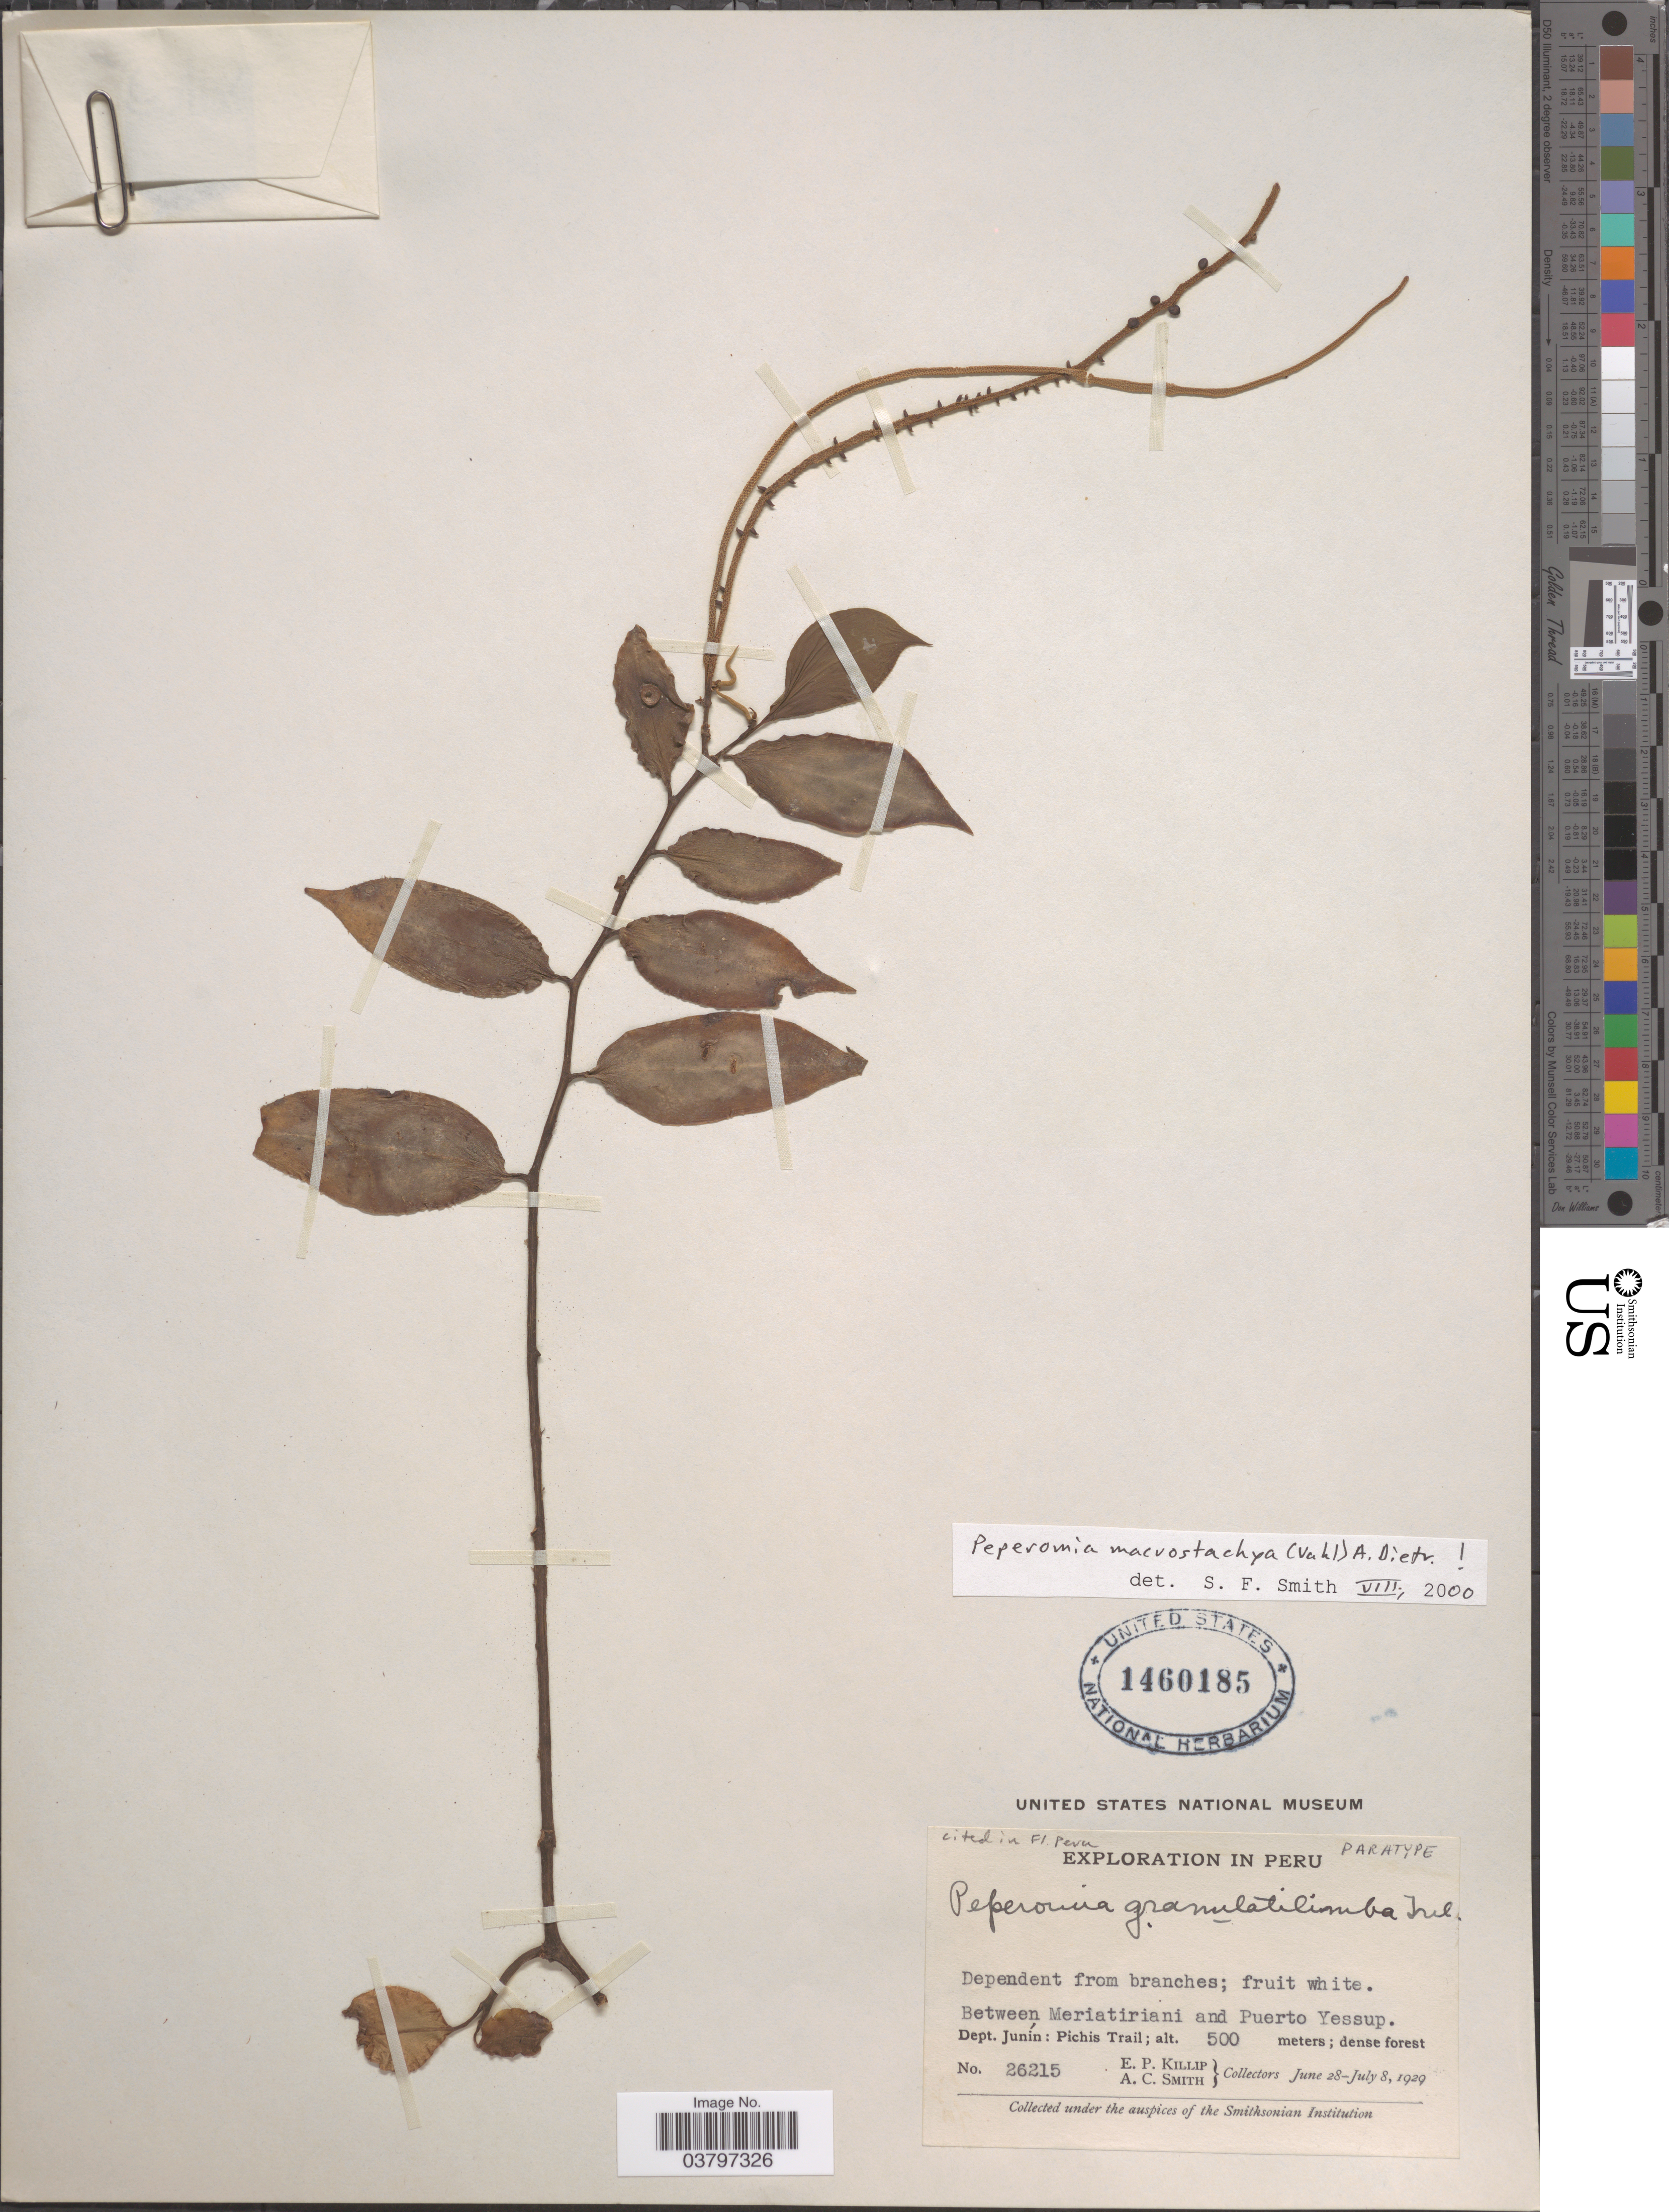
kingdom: Plantae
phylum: Tracheophyta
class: Magnoliopsida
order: Piperales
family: Piperaceae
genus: Peperomia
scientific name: Peperomia granulatilimba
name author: Trel.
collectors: E. P. Killip & A. C. Smith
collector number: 26215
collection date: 1929-06-28/1929-07-08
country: Peru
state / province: Junín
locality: Between Meriatiriani and Puerto Yessup. Dept. Junín: Pichis Trail.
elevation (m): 500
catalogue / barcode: US 1460185